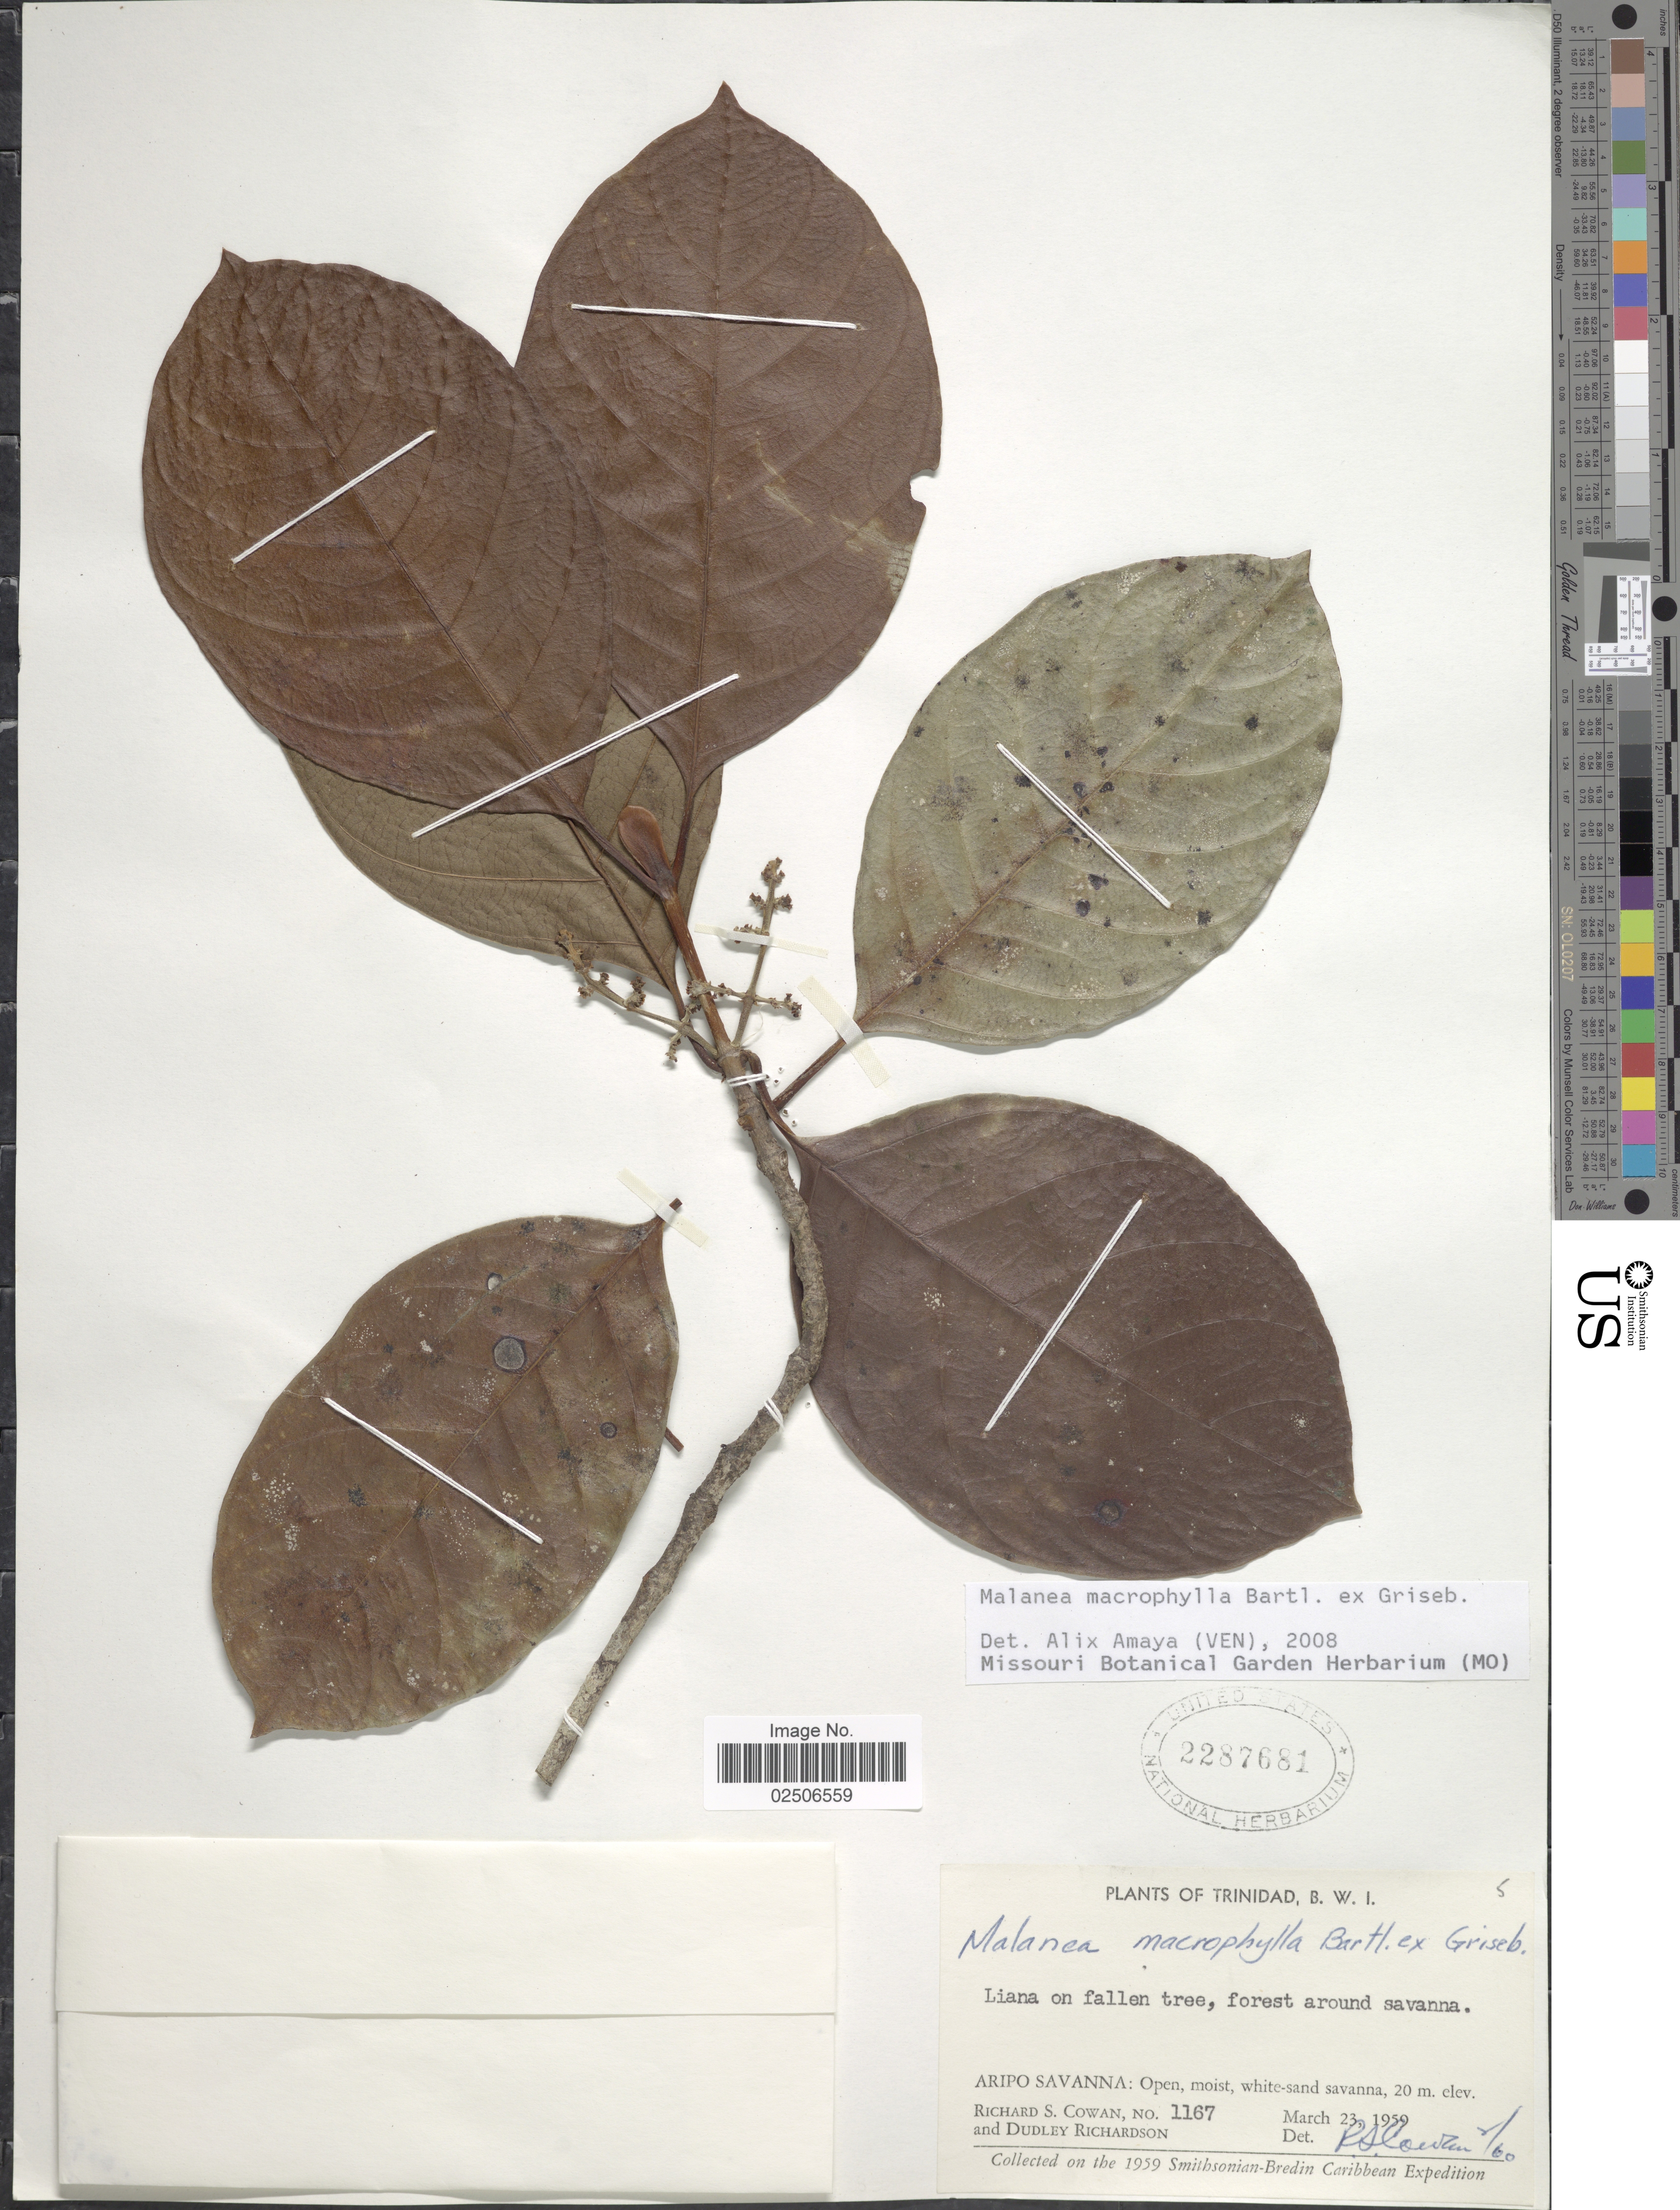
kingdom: Plantae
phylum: Tracheophyta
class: Magnoliopsida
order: Gentianales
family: Rubiaceae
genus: Malanea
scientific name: Malanea macrophylla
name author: Bartl. ex Griseb.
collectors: R. S. Cowan & D. Richardson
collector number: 1167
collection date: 1959-03-23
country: Trinidad and Tobago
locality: Trinidad, B.W.I., Aripo Savanna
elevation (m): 20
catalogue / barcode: US 2287681